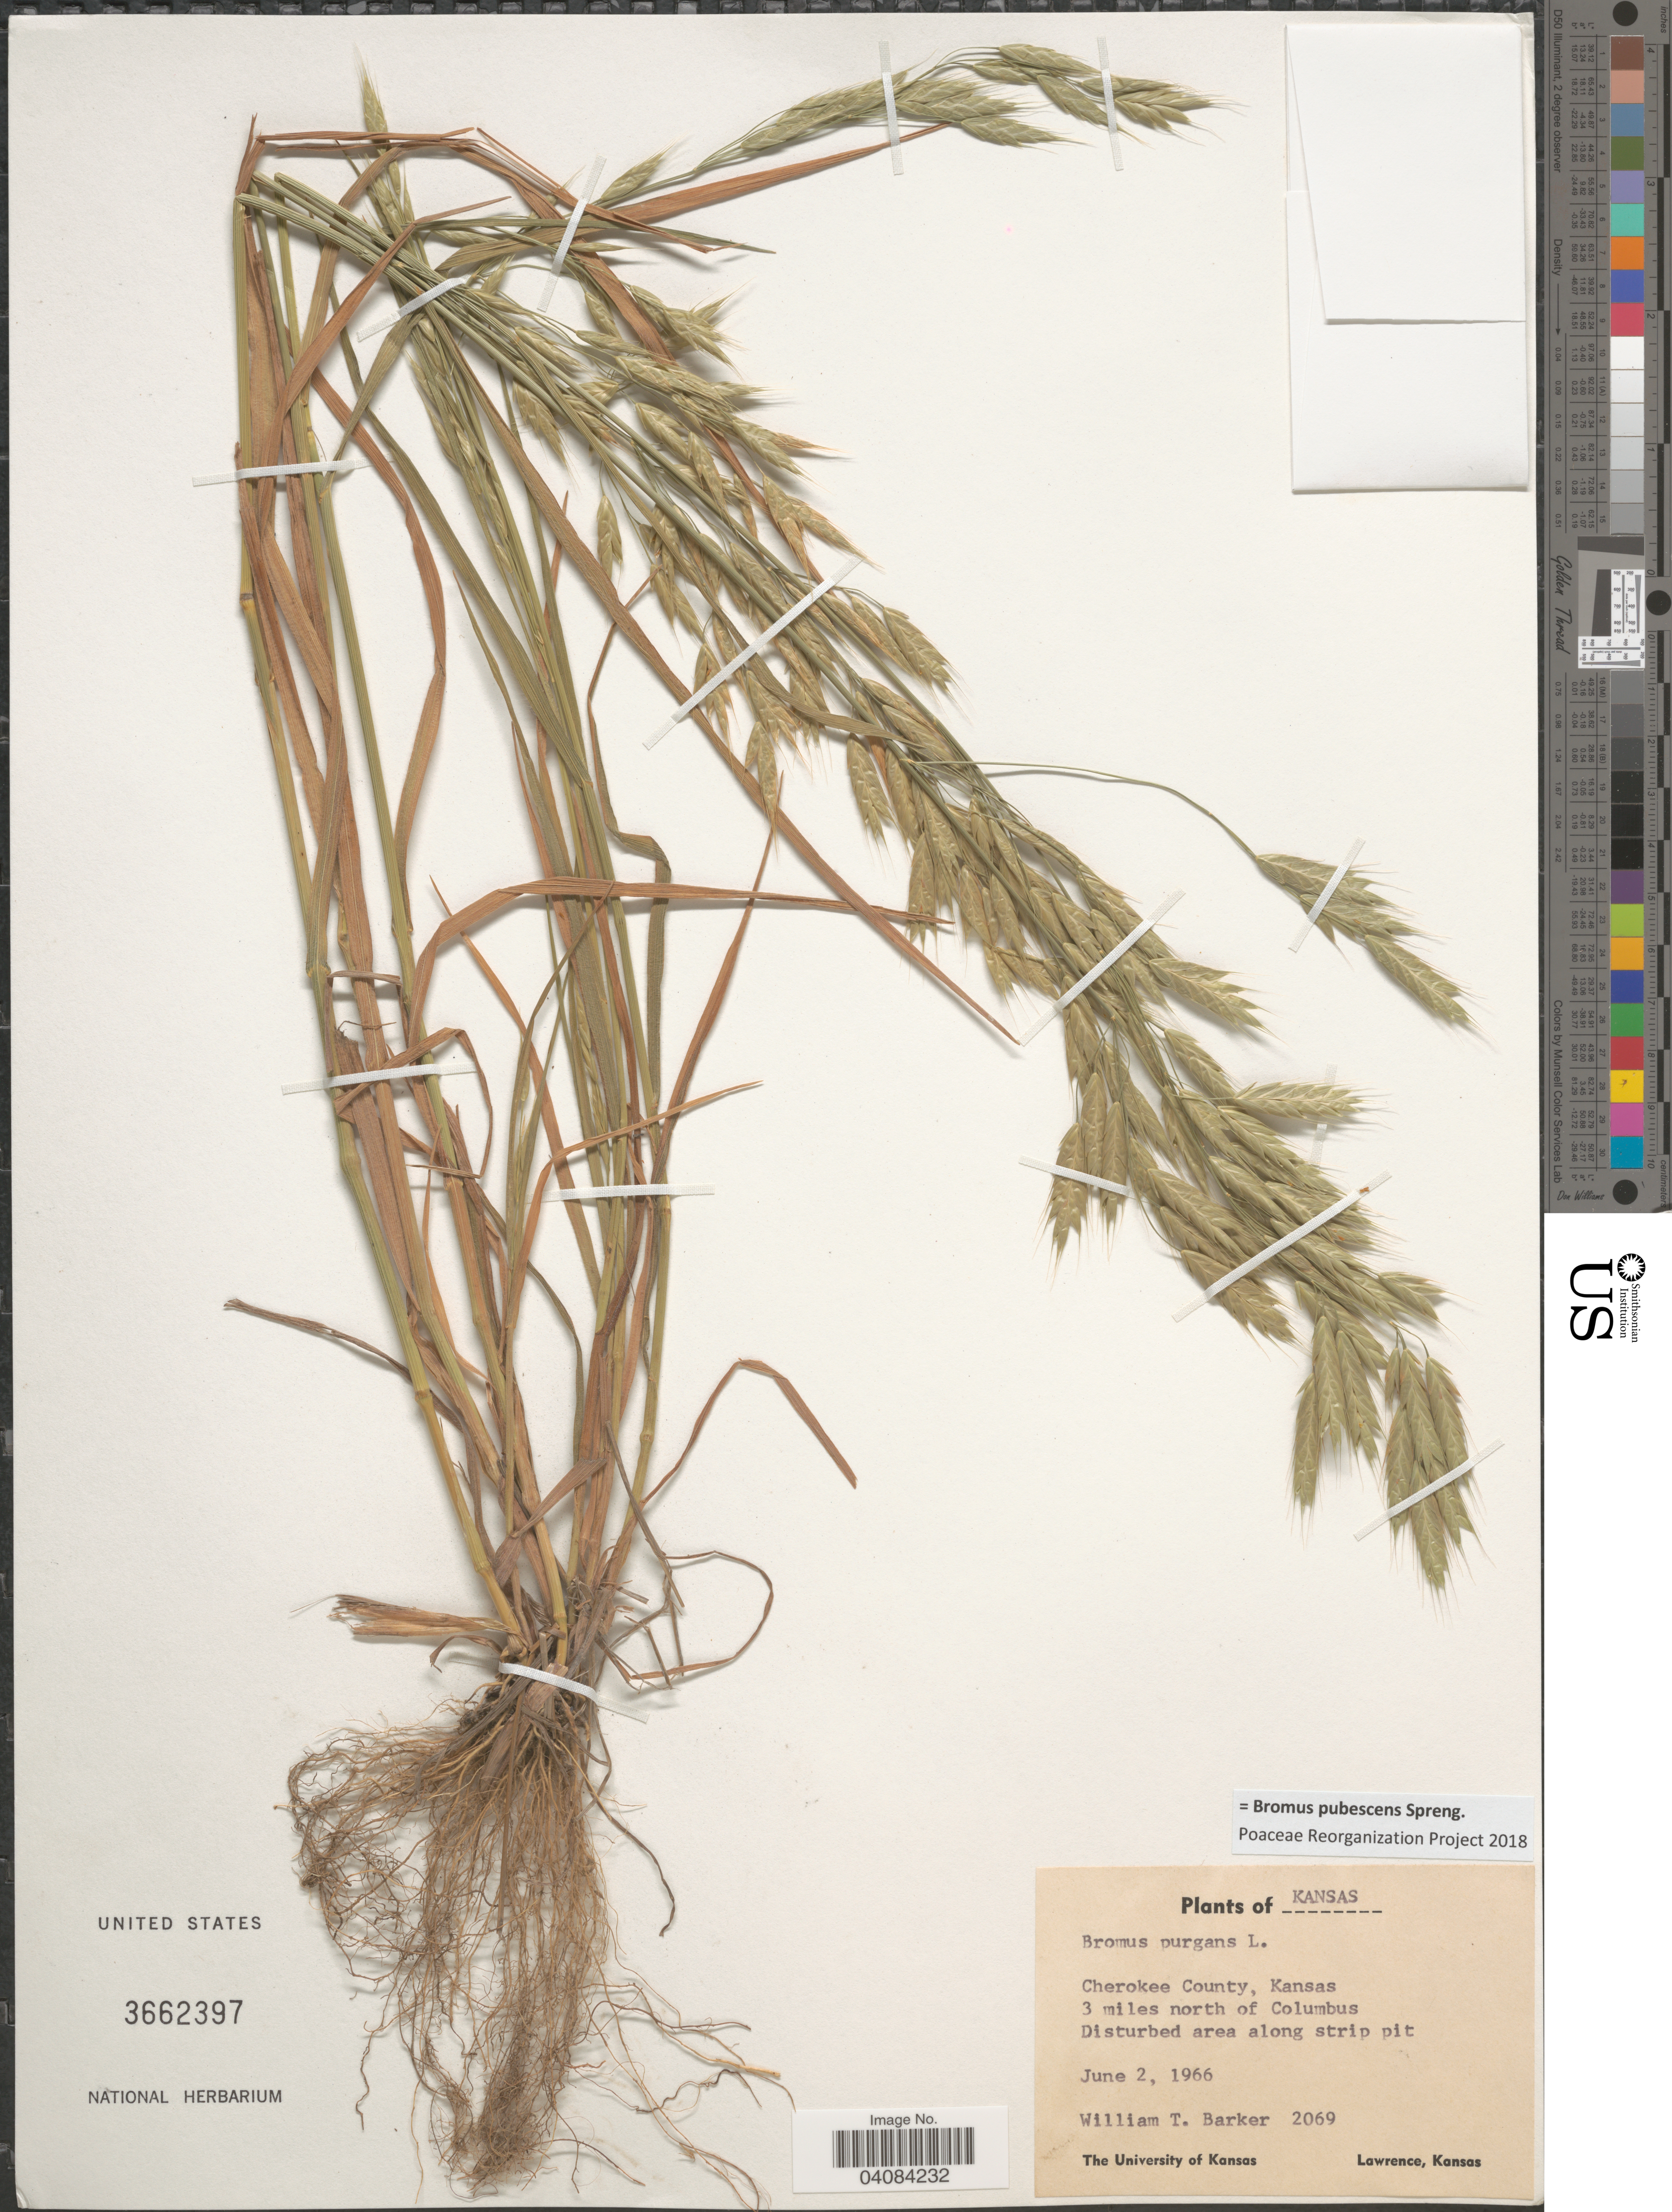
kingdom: Plantae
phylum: Tracheophyta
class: Liliopsida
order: Poales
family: Poaceae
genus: Bromus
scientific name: Bromus pubescens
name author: Muhl. ex Willd.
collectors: W. T. Barker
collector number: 2069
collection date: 1966-06-02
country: United States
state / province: Kansas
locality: Cherokee County. 3 miles north of Columbus. Disturbed area along strip pit.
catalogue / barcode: US 3662397